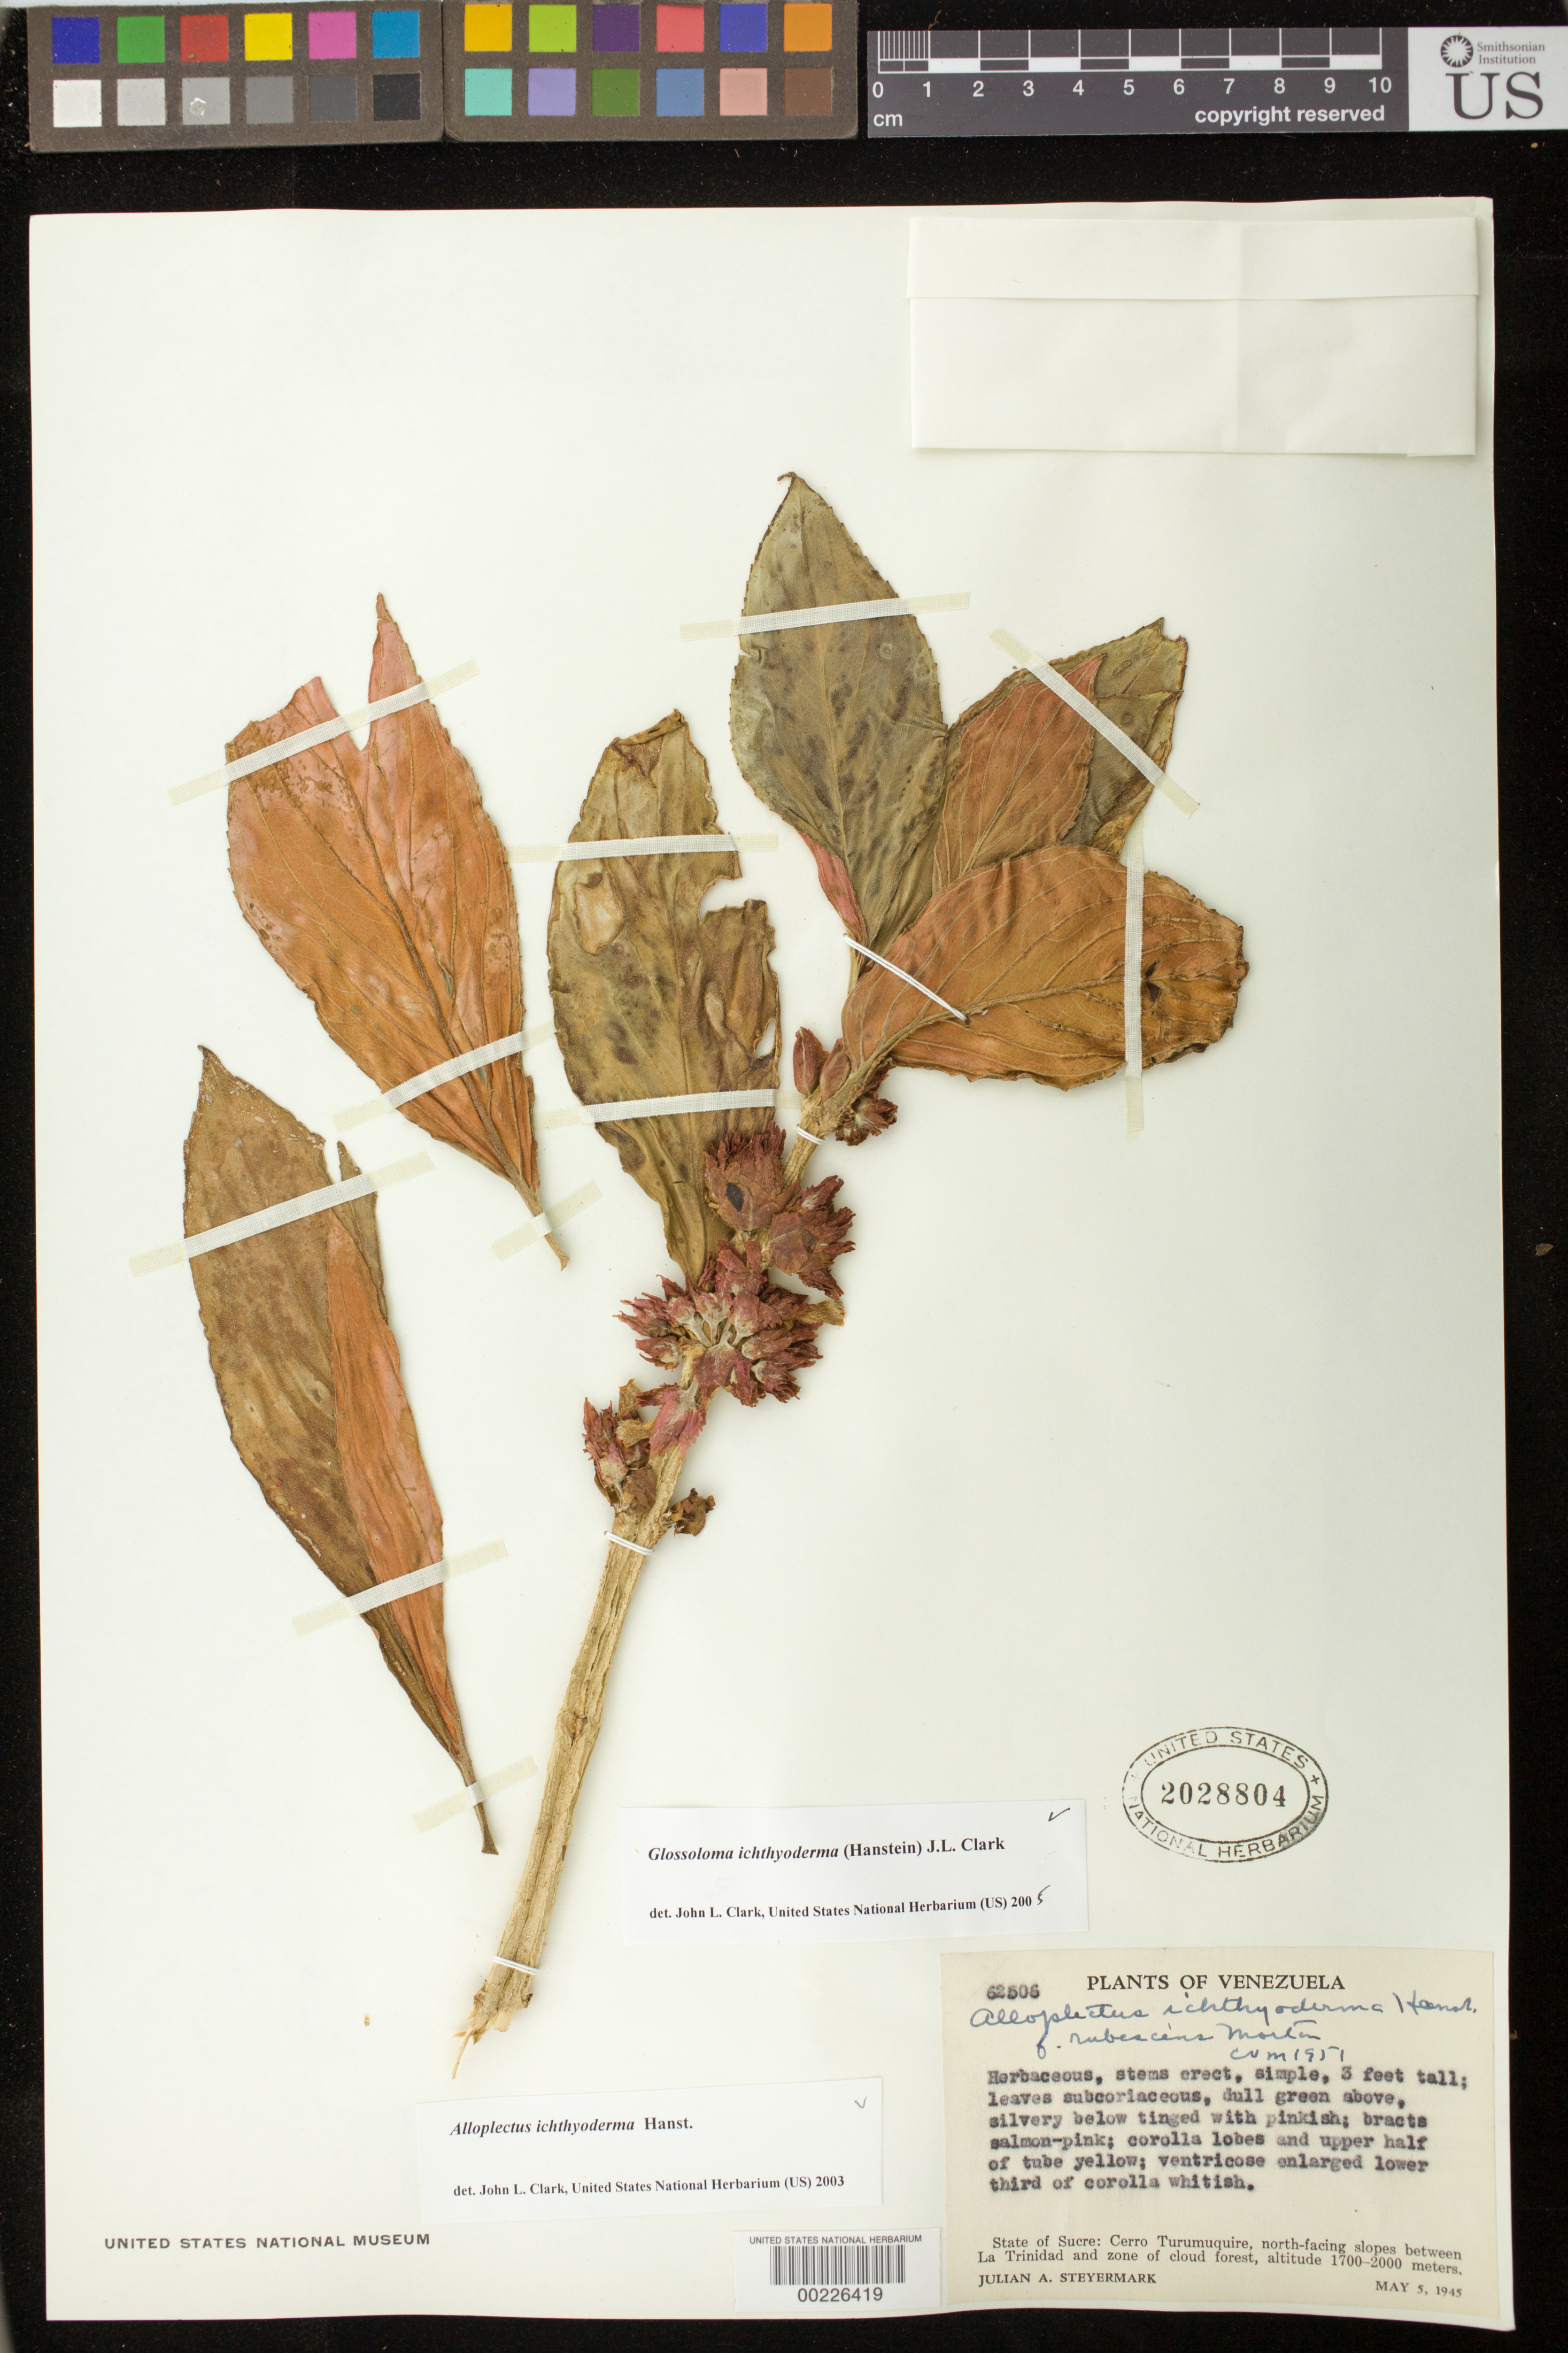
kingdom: Plantae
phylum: Tracheophyta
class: Magnoliopsida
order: Lamiales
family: Gesneriaceae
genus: Glossoloma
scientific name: Glossoloma ichthyoderma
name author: (Hanst.) J.L. Clark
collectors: J. Steyermark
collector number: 62506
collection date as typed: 05 May 1945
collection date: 1945-05-05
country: Venezuela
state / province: Sucre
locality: Cerro Turumuquire, between La Trinidad and zone of cloud forest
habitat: North-facing slopes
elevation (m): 1700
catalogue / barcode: US 2028804